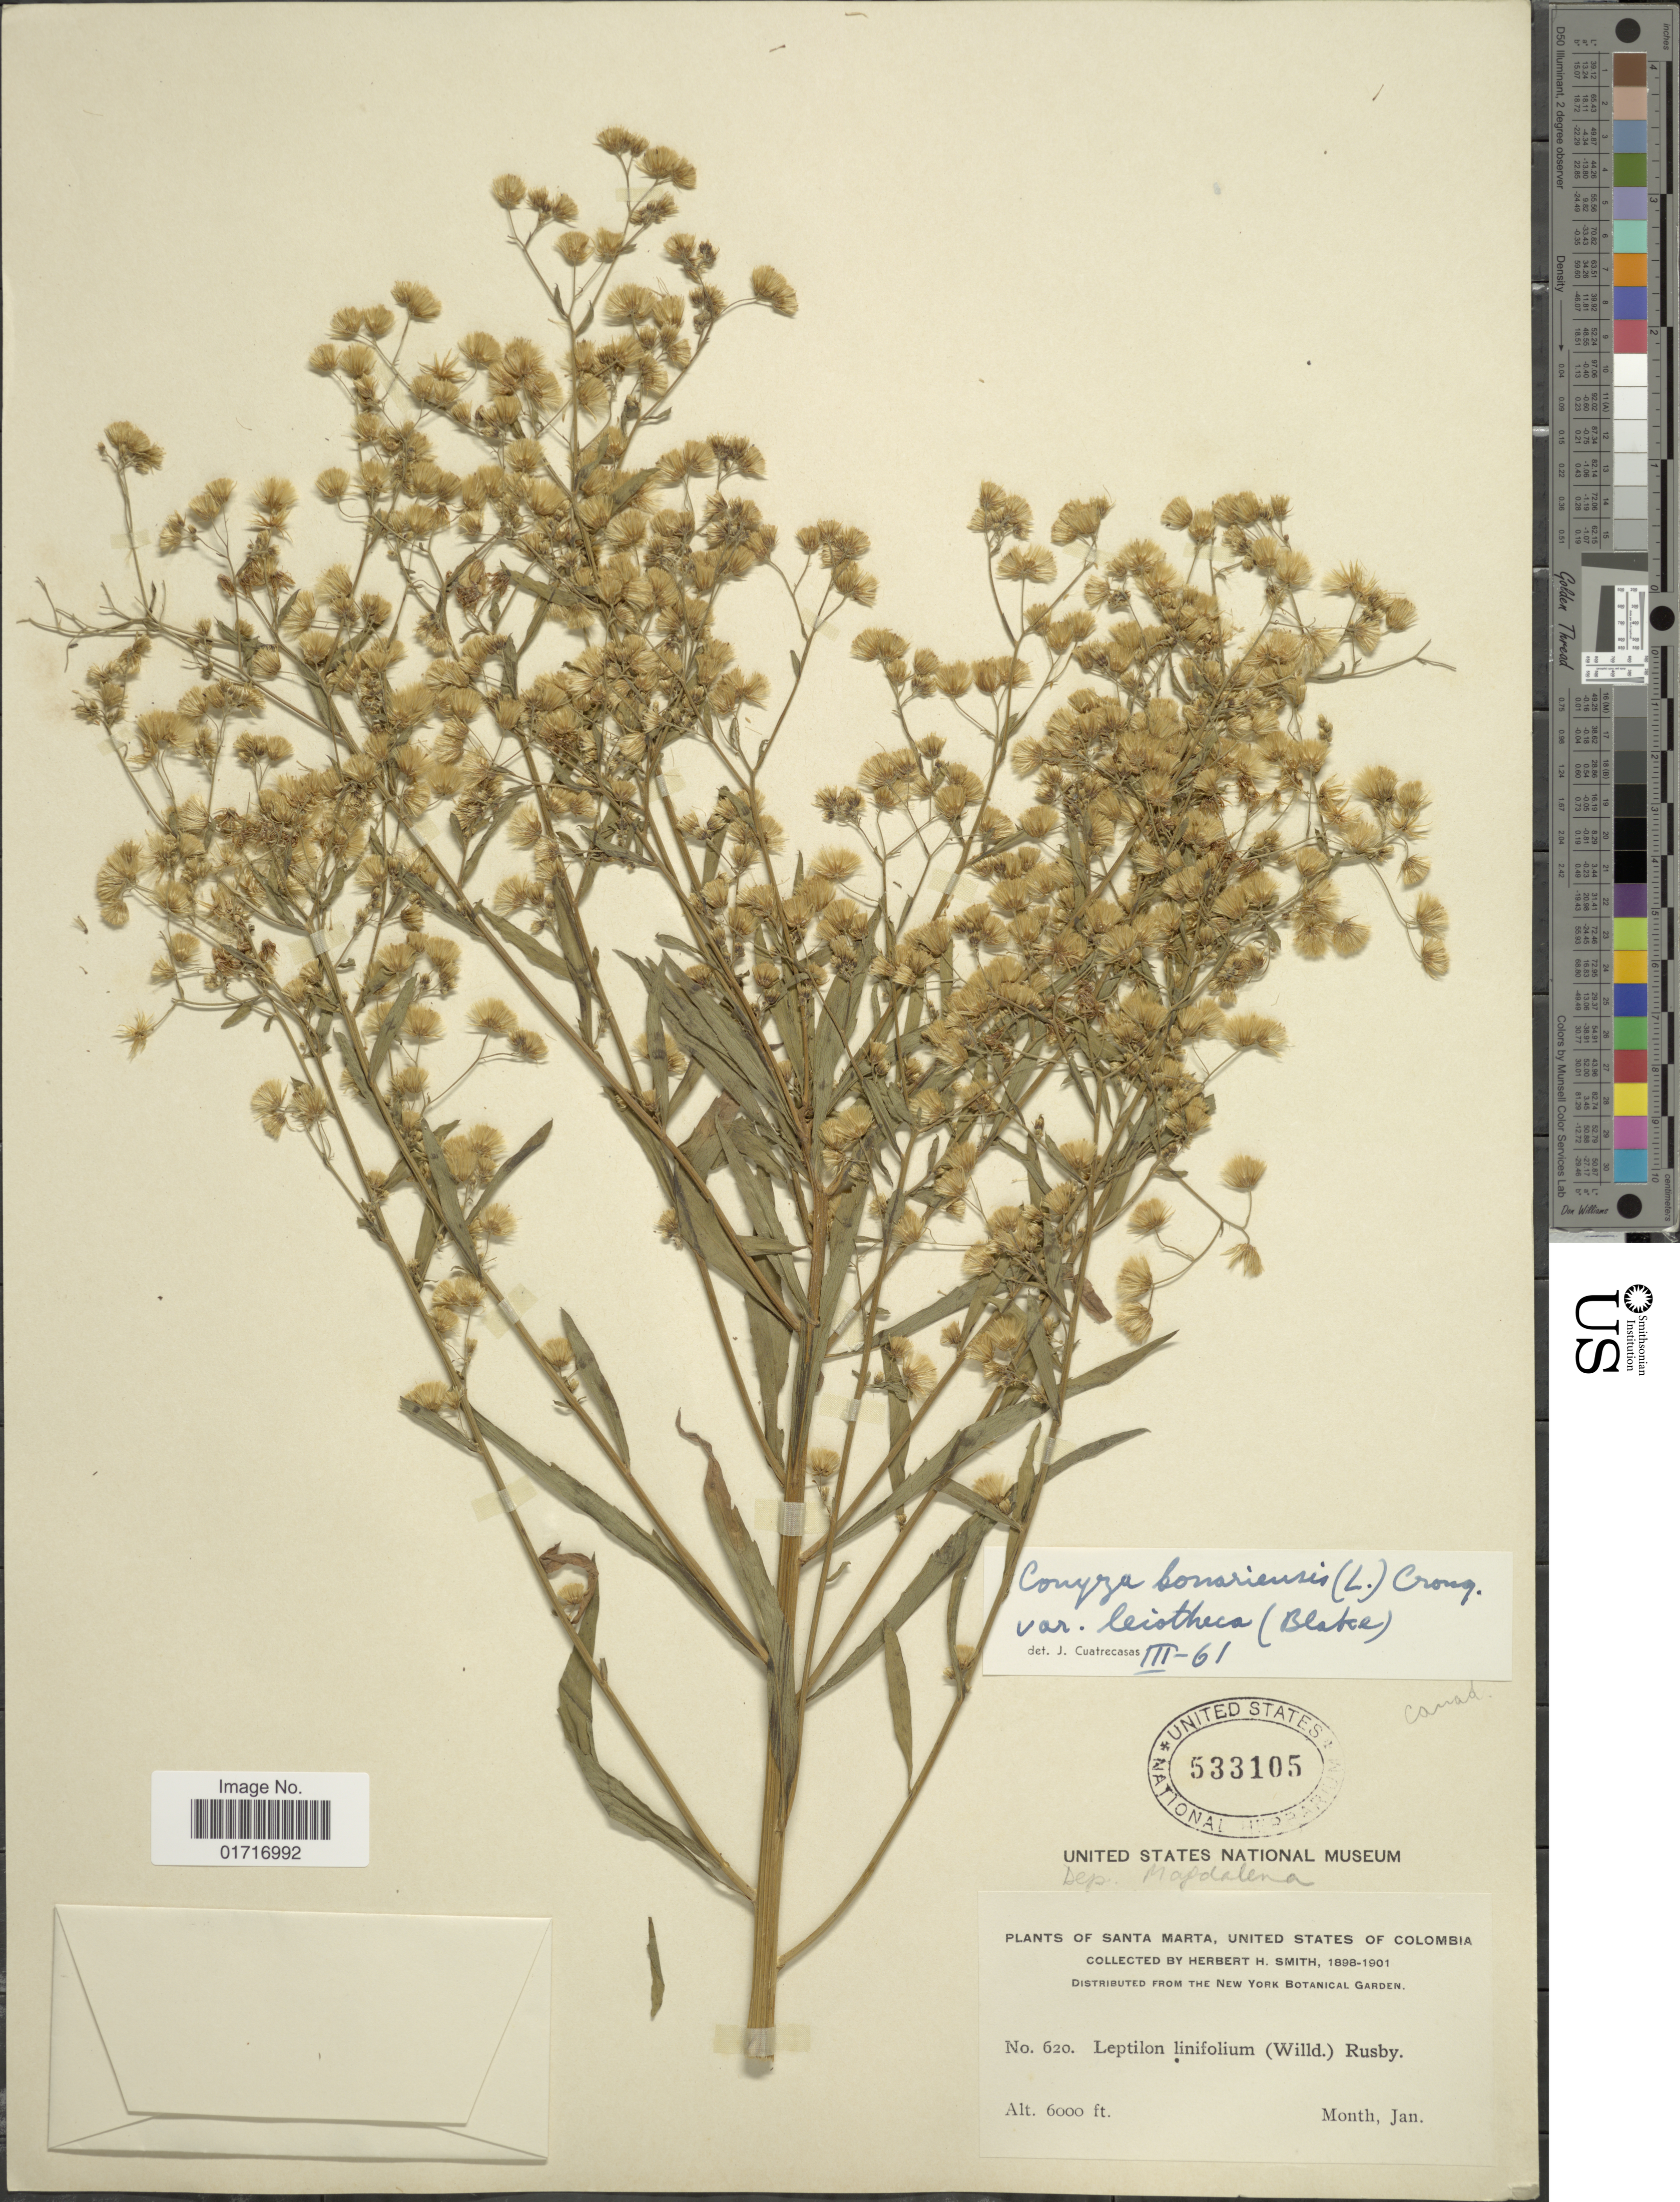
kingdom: Plantae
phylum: Tracheophyta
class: Magnoliopsida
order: Asterales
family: Asteraceae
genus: Conyza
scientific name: Conyza bonariensis var. leiotheca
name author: (S.F. Blake) Cuatrec.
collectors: Herbert H. Smith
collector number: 620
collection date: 1898-01/1901-01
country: Colombia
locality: Santa Marta, United States of Columbia.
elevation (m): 1829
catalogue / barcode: US 533105